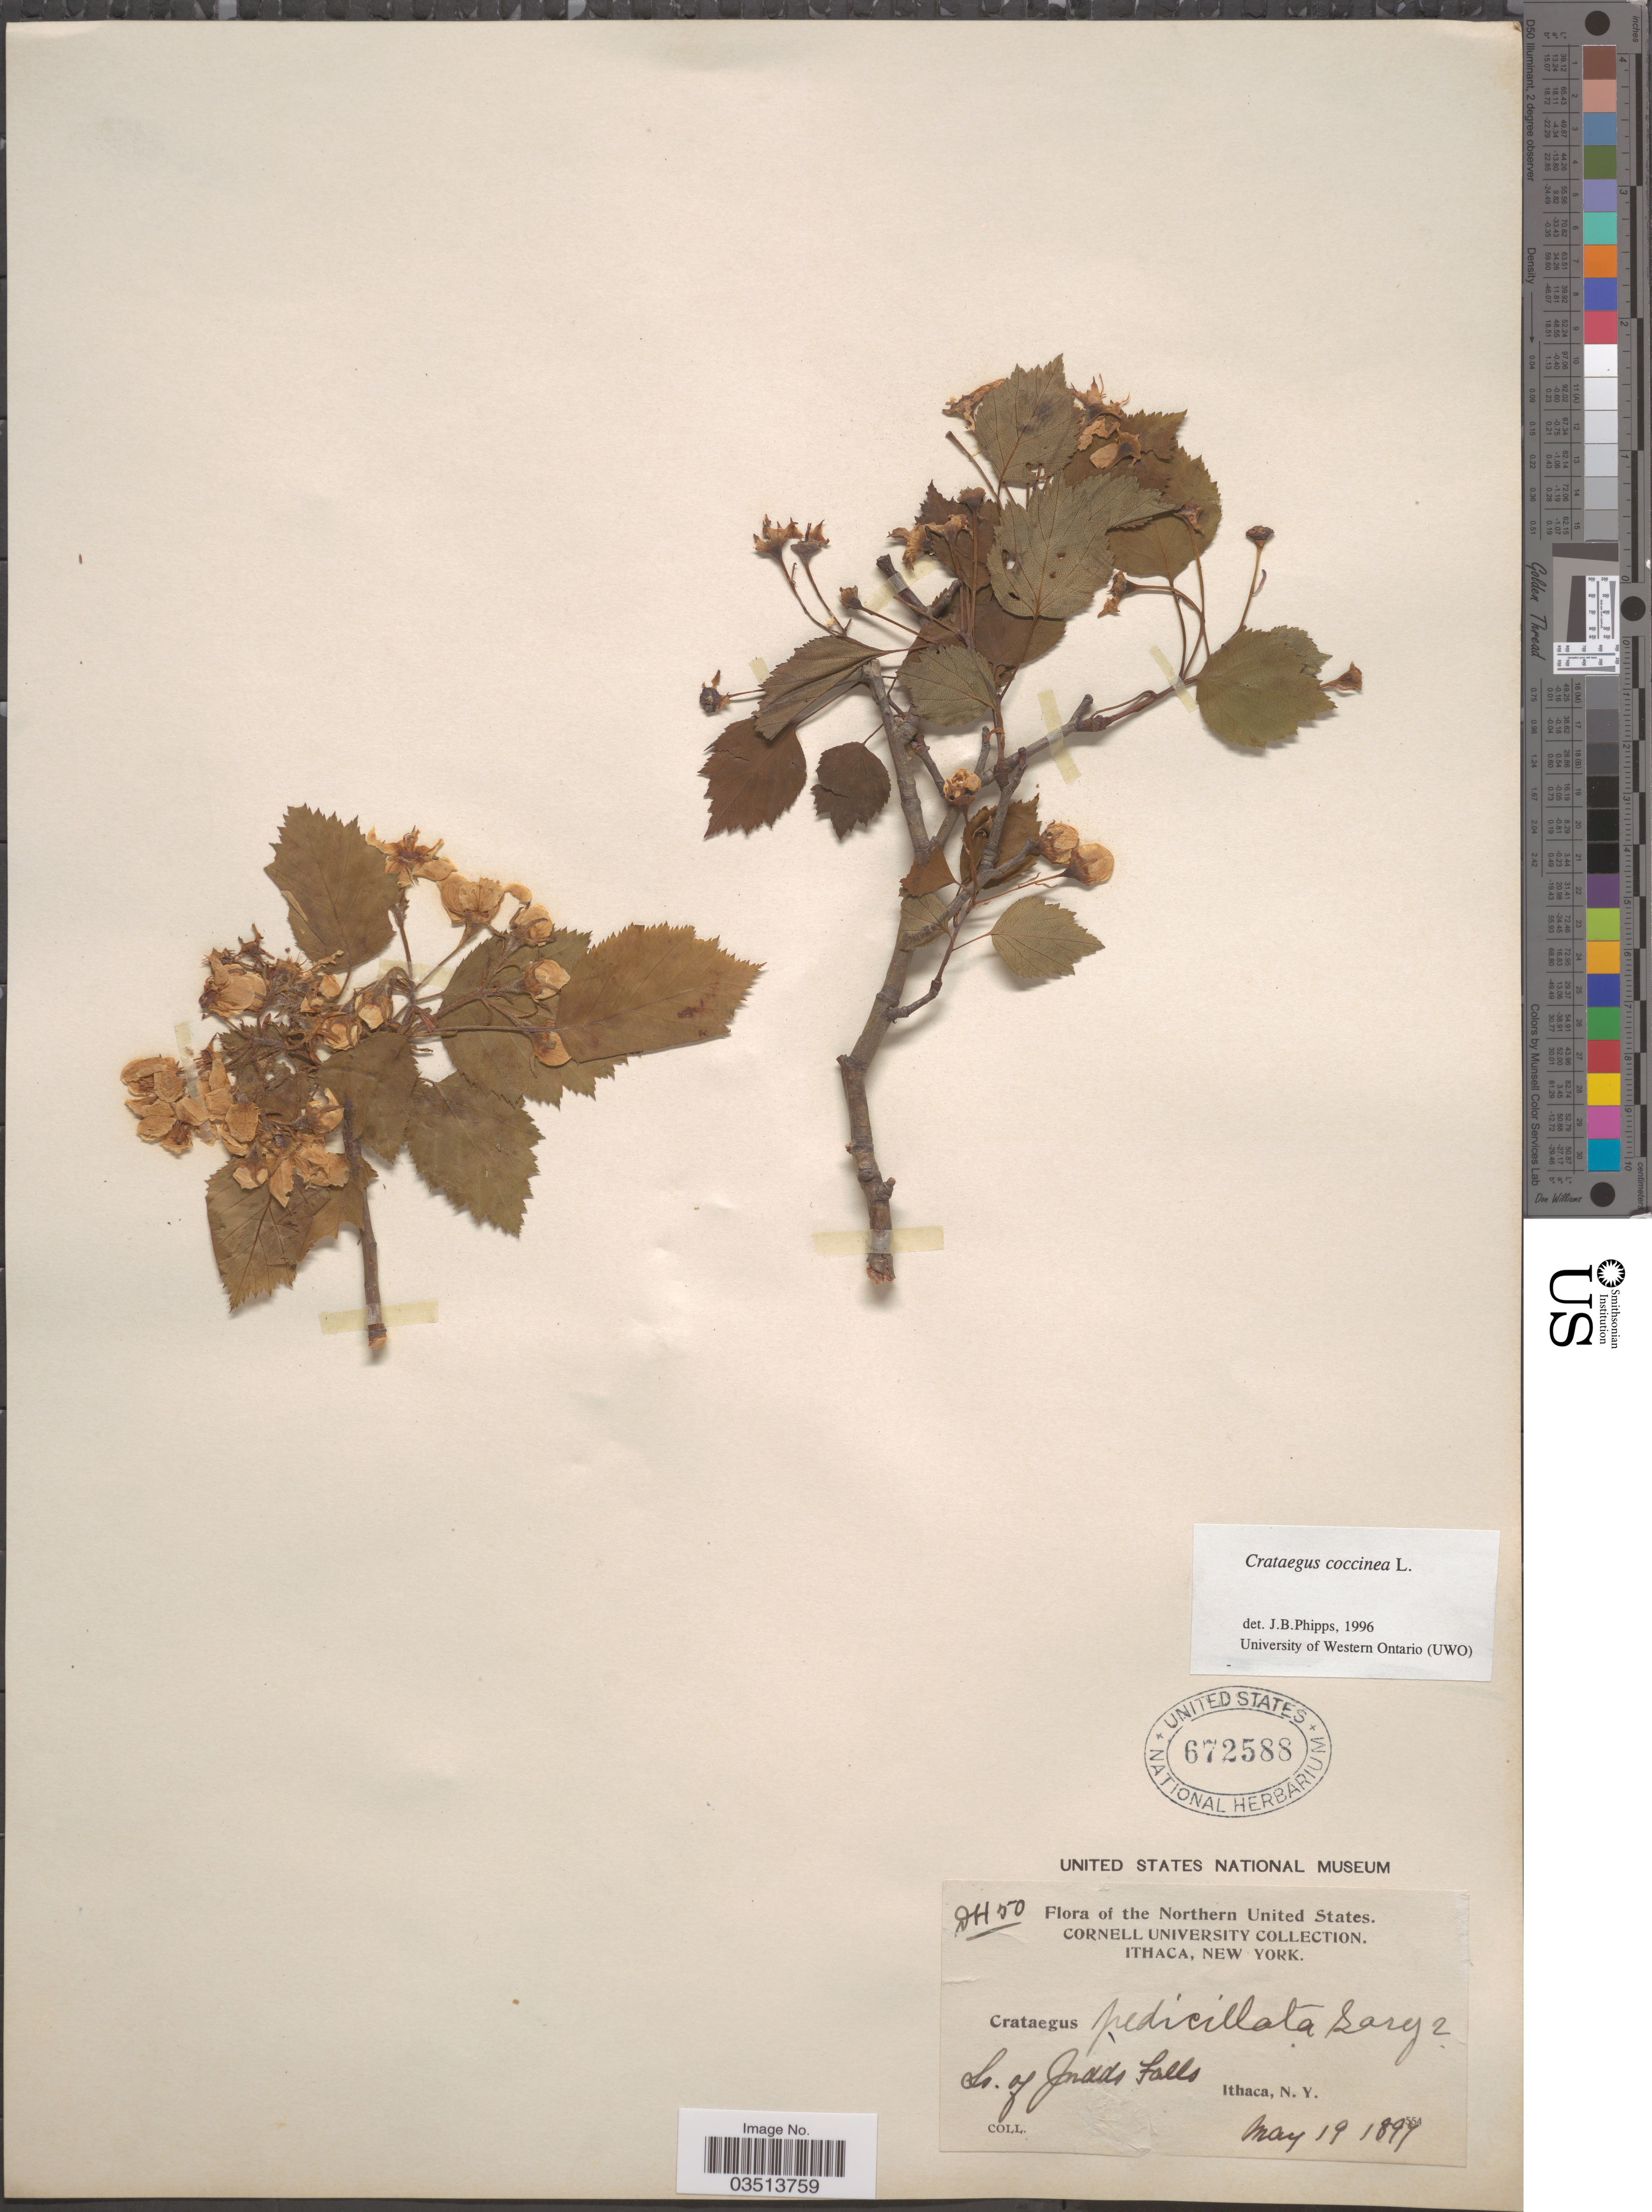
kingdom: Plantae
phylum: Tracheophyta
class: Magnoliopsida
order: Rosales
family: Rosaceae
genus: Crataegus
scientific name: Crataegus coccinea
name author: Ashe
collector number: DH50?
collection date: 1897-05-19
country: United States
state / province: New York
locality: The Northern United States. Ithaca. So. of Judds Falls.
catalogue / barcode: US 672588